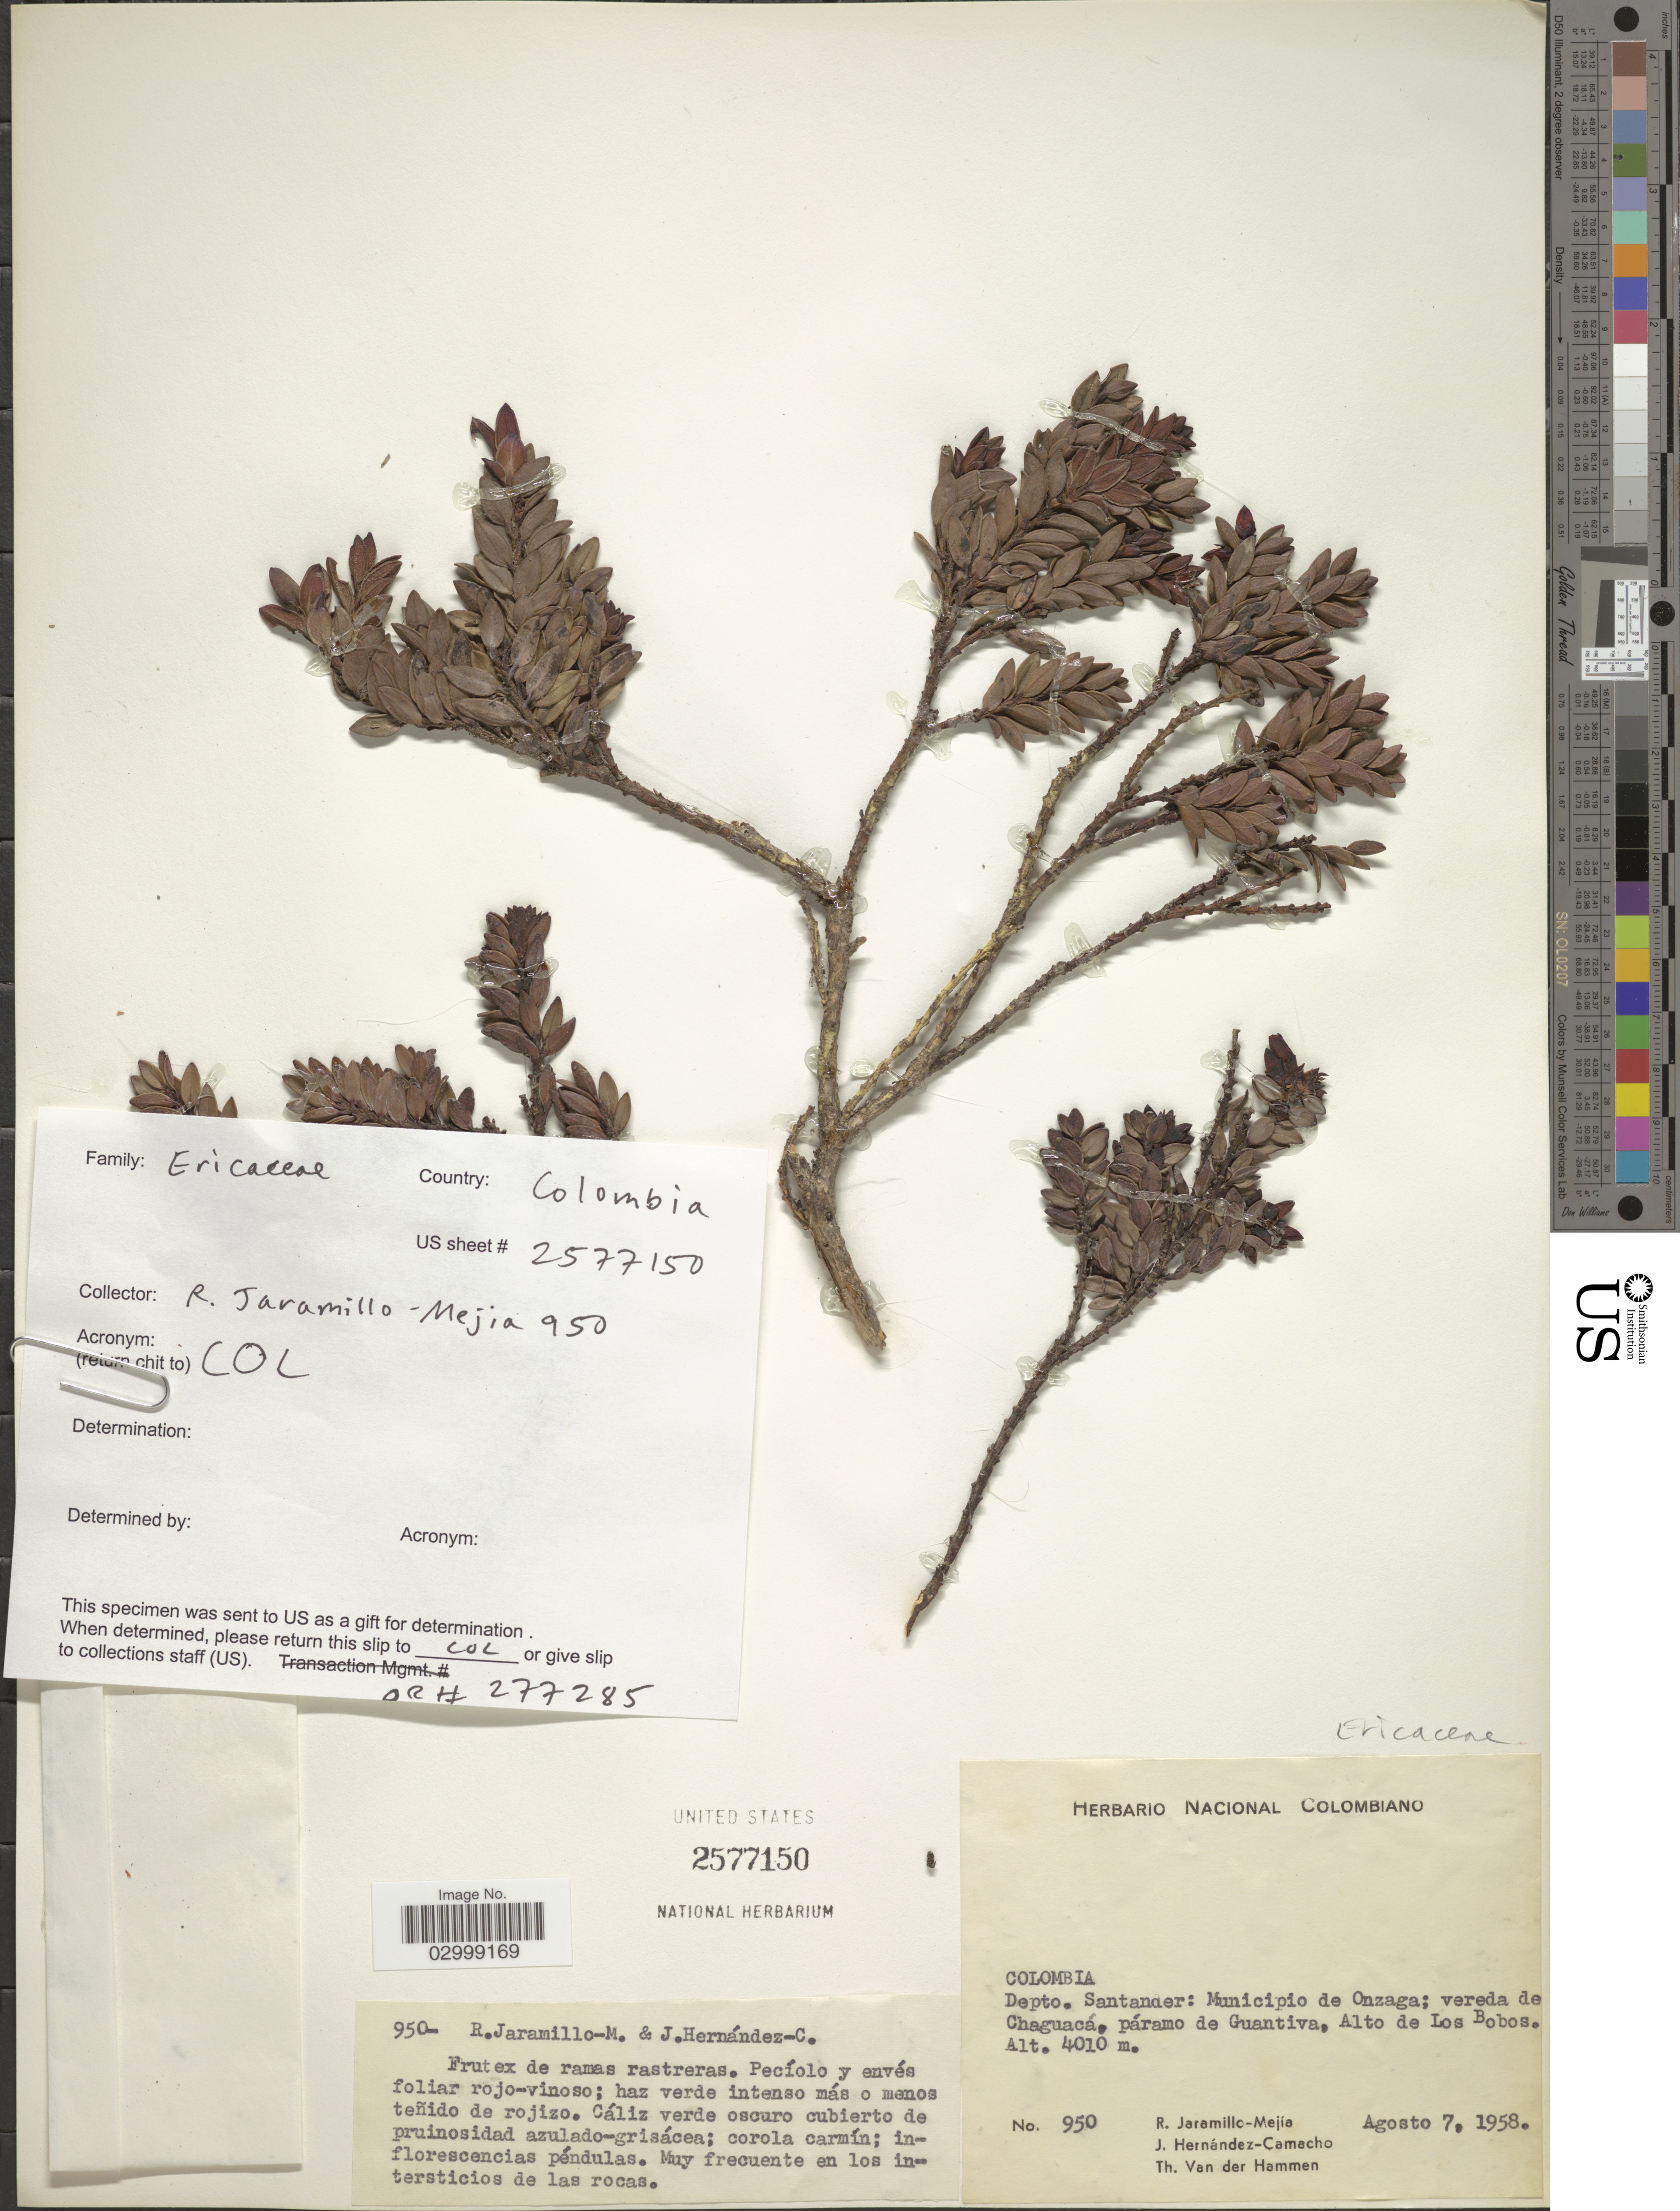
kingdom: Plantae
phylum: Tracheophyta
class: Magnoliopsida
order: Ericales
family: Ericaceae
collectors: R. Jaramillo M., J. Hernández-Camacho & T. Van der Hammen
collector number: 950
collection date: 1958-08-07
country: Colombia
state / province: Santander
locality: Depto. Santander: Municipio de Onzaga; vereda de Chaguacá, páramo de Guantiva, Alto de Los Bobos.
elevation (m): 4010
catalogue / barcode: US 2577150